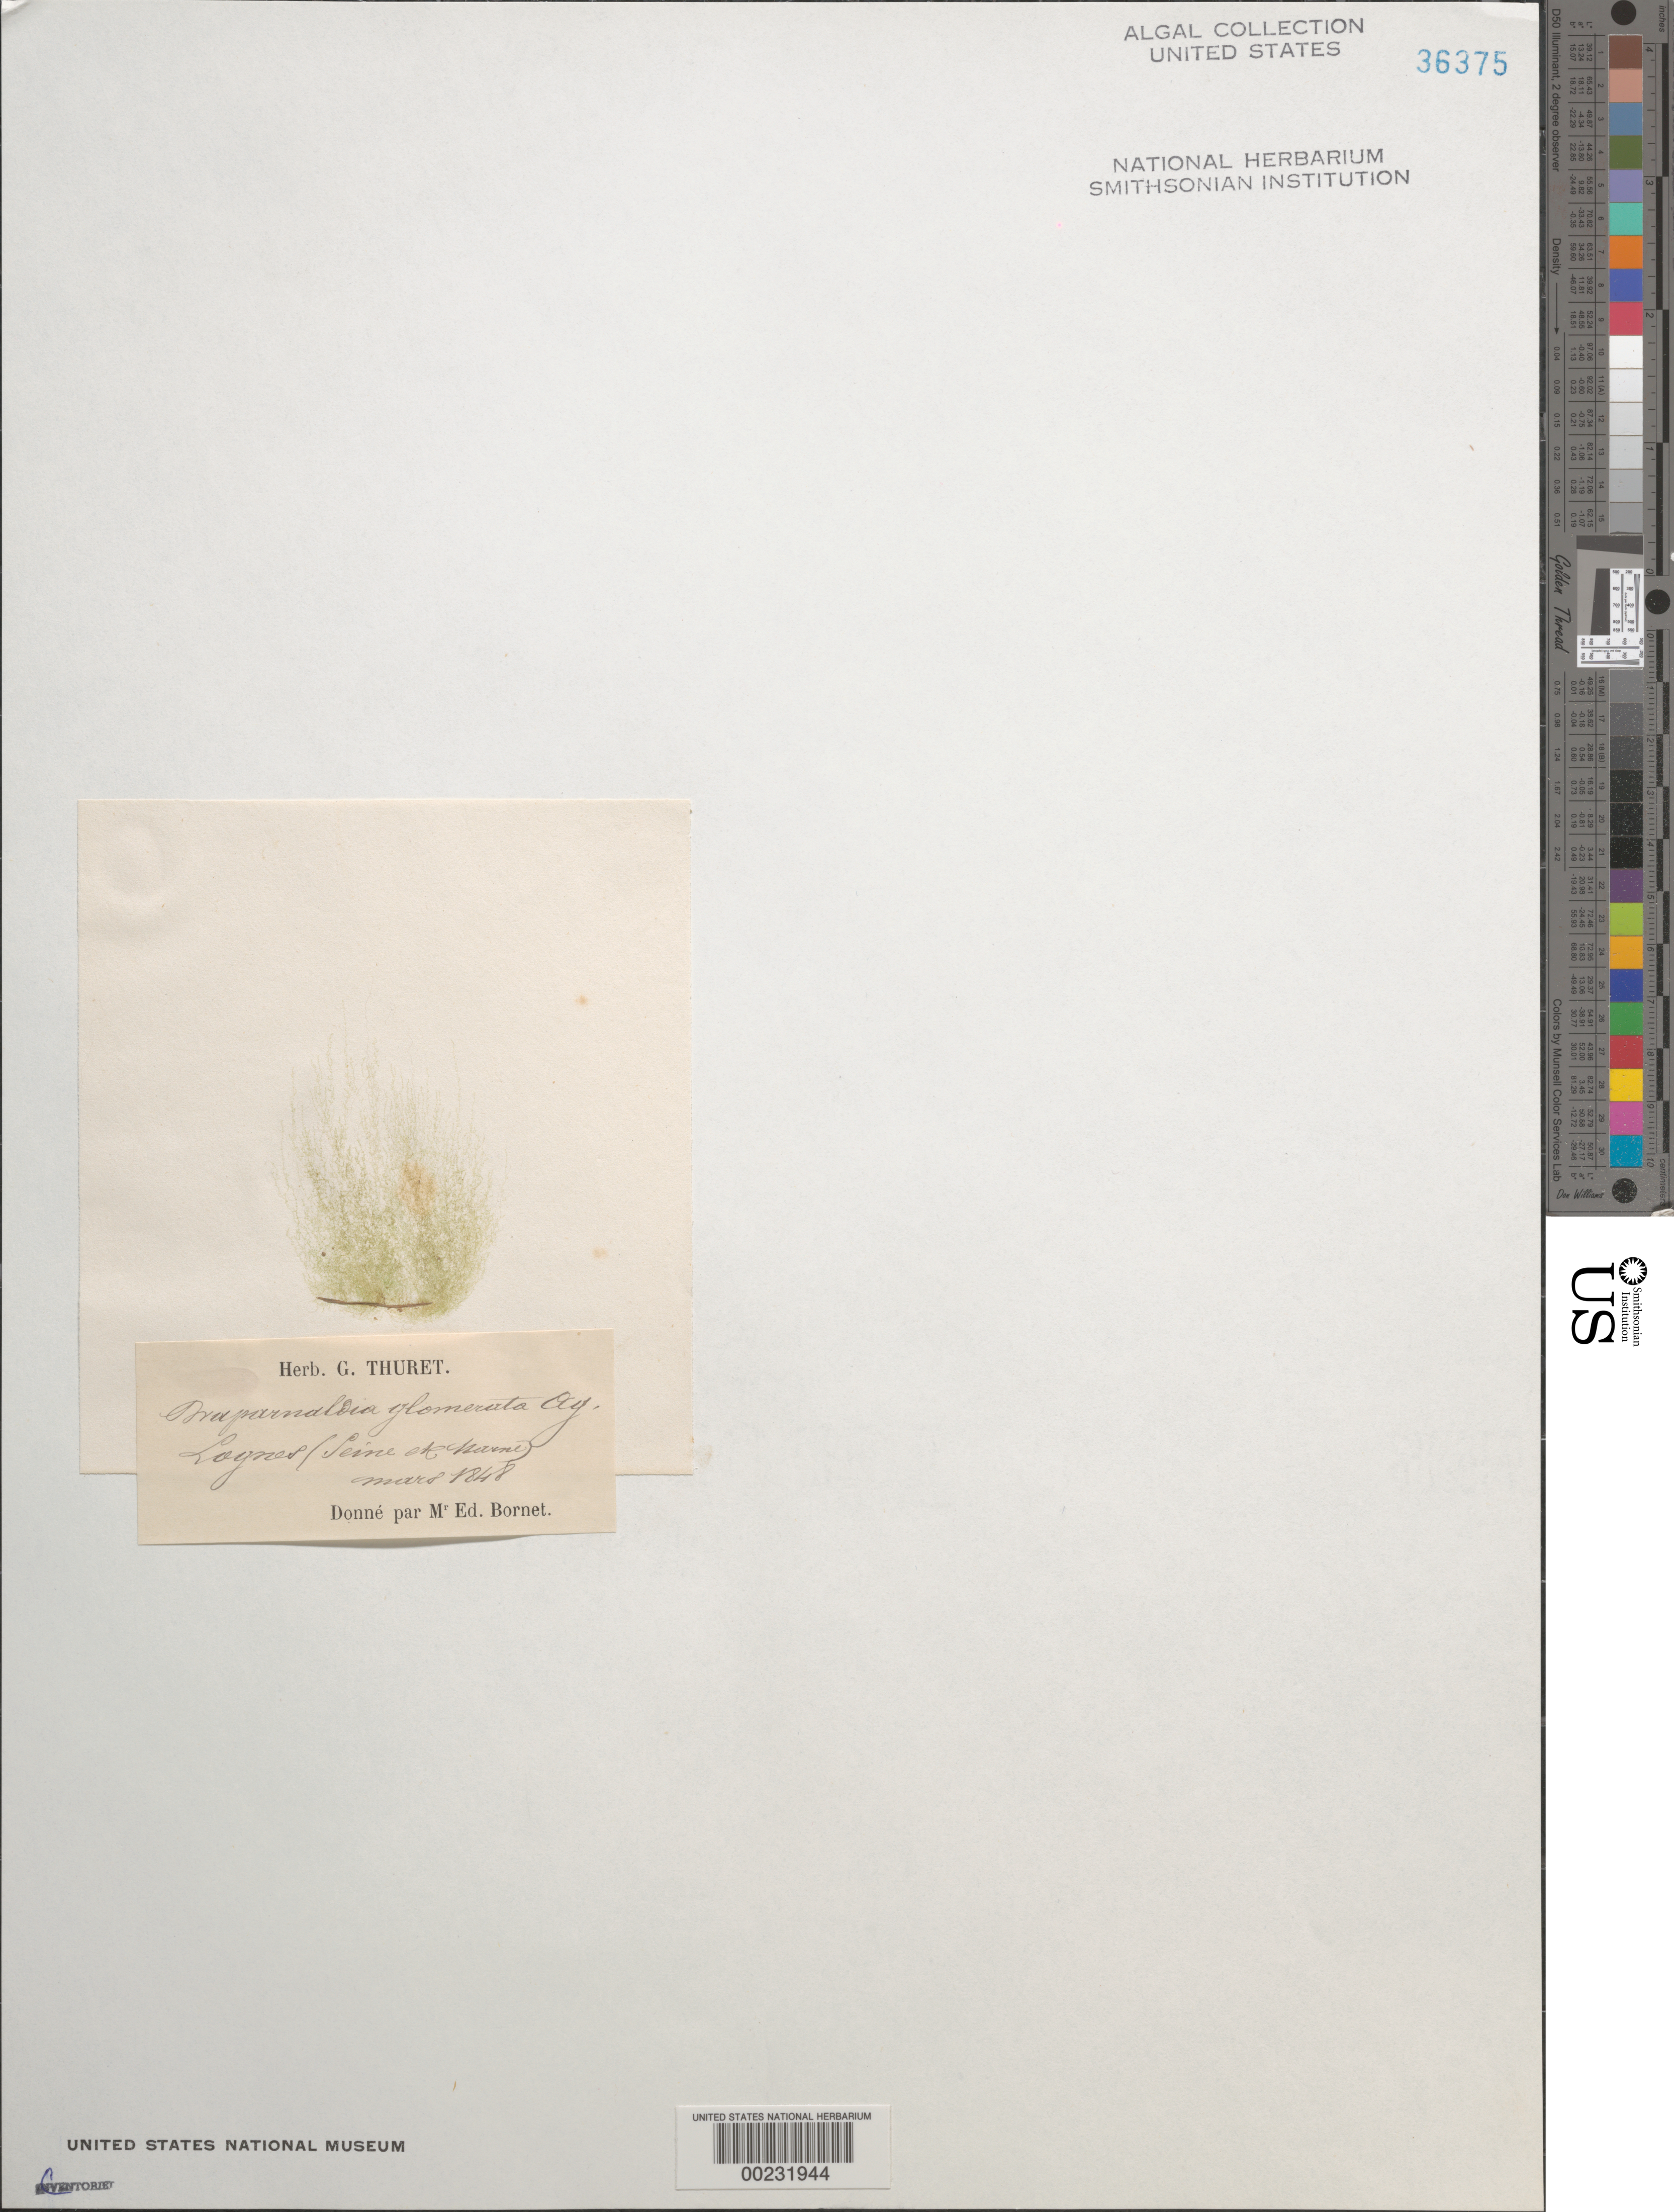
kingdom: Plantae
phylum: Chlorophyta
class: Chlorophyceae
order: Chaetophorales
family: Chaetophoraceae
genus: Draparnaldia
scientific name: Draparnaldia mutabilis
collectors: Thuret, G. (herbarium)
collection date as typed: Mar 1848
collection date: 1848-03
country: France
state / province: Île-de-france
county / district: Seine-et-marne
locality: Lognes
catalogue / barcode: US 36375